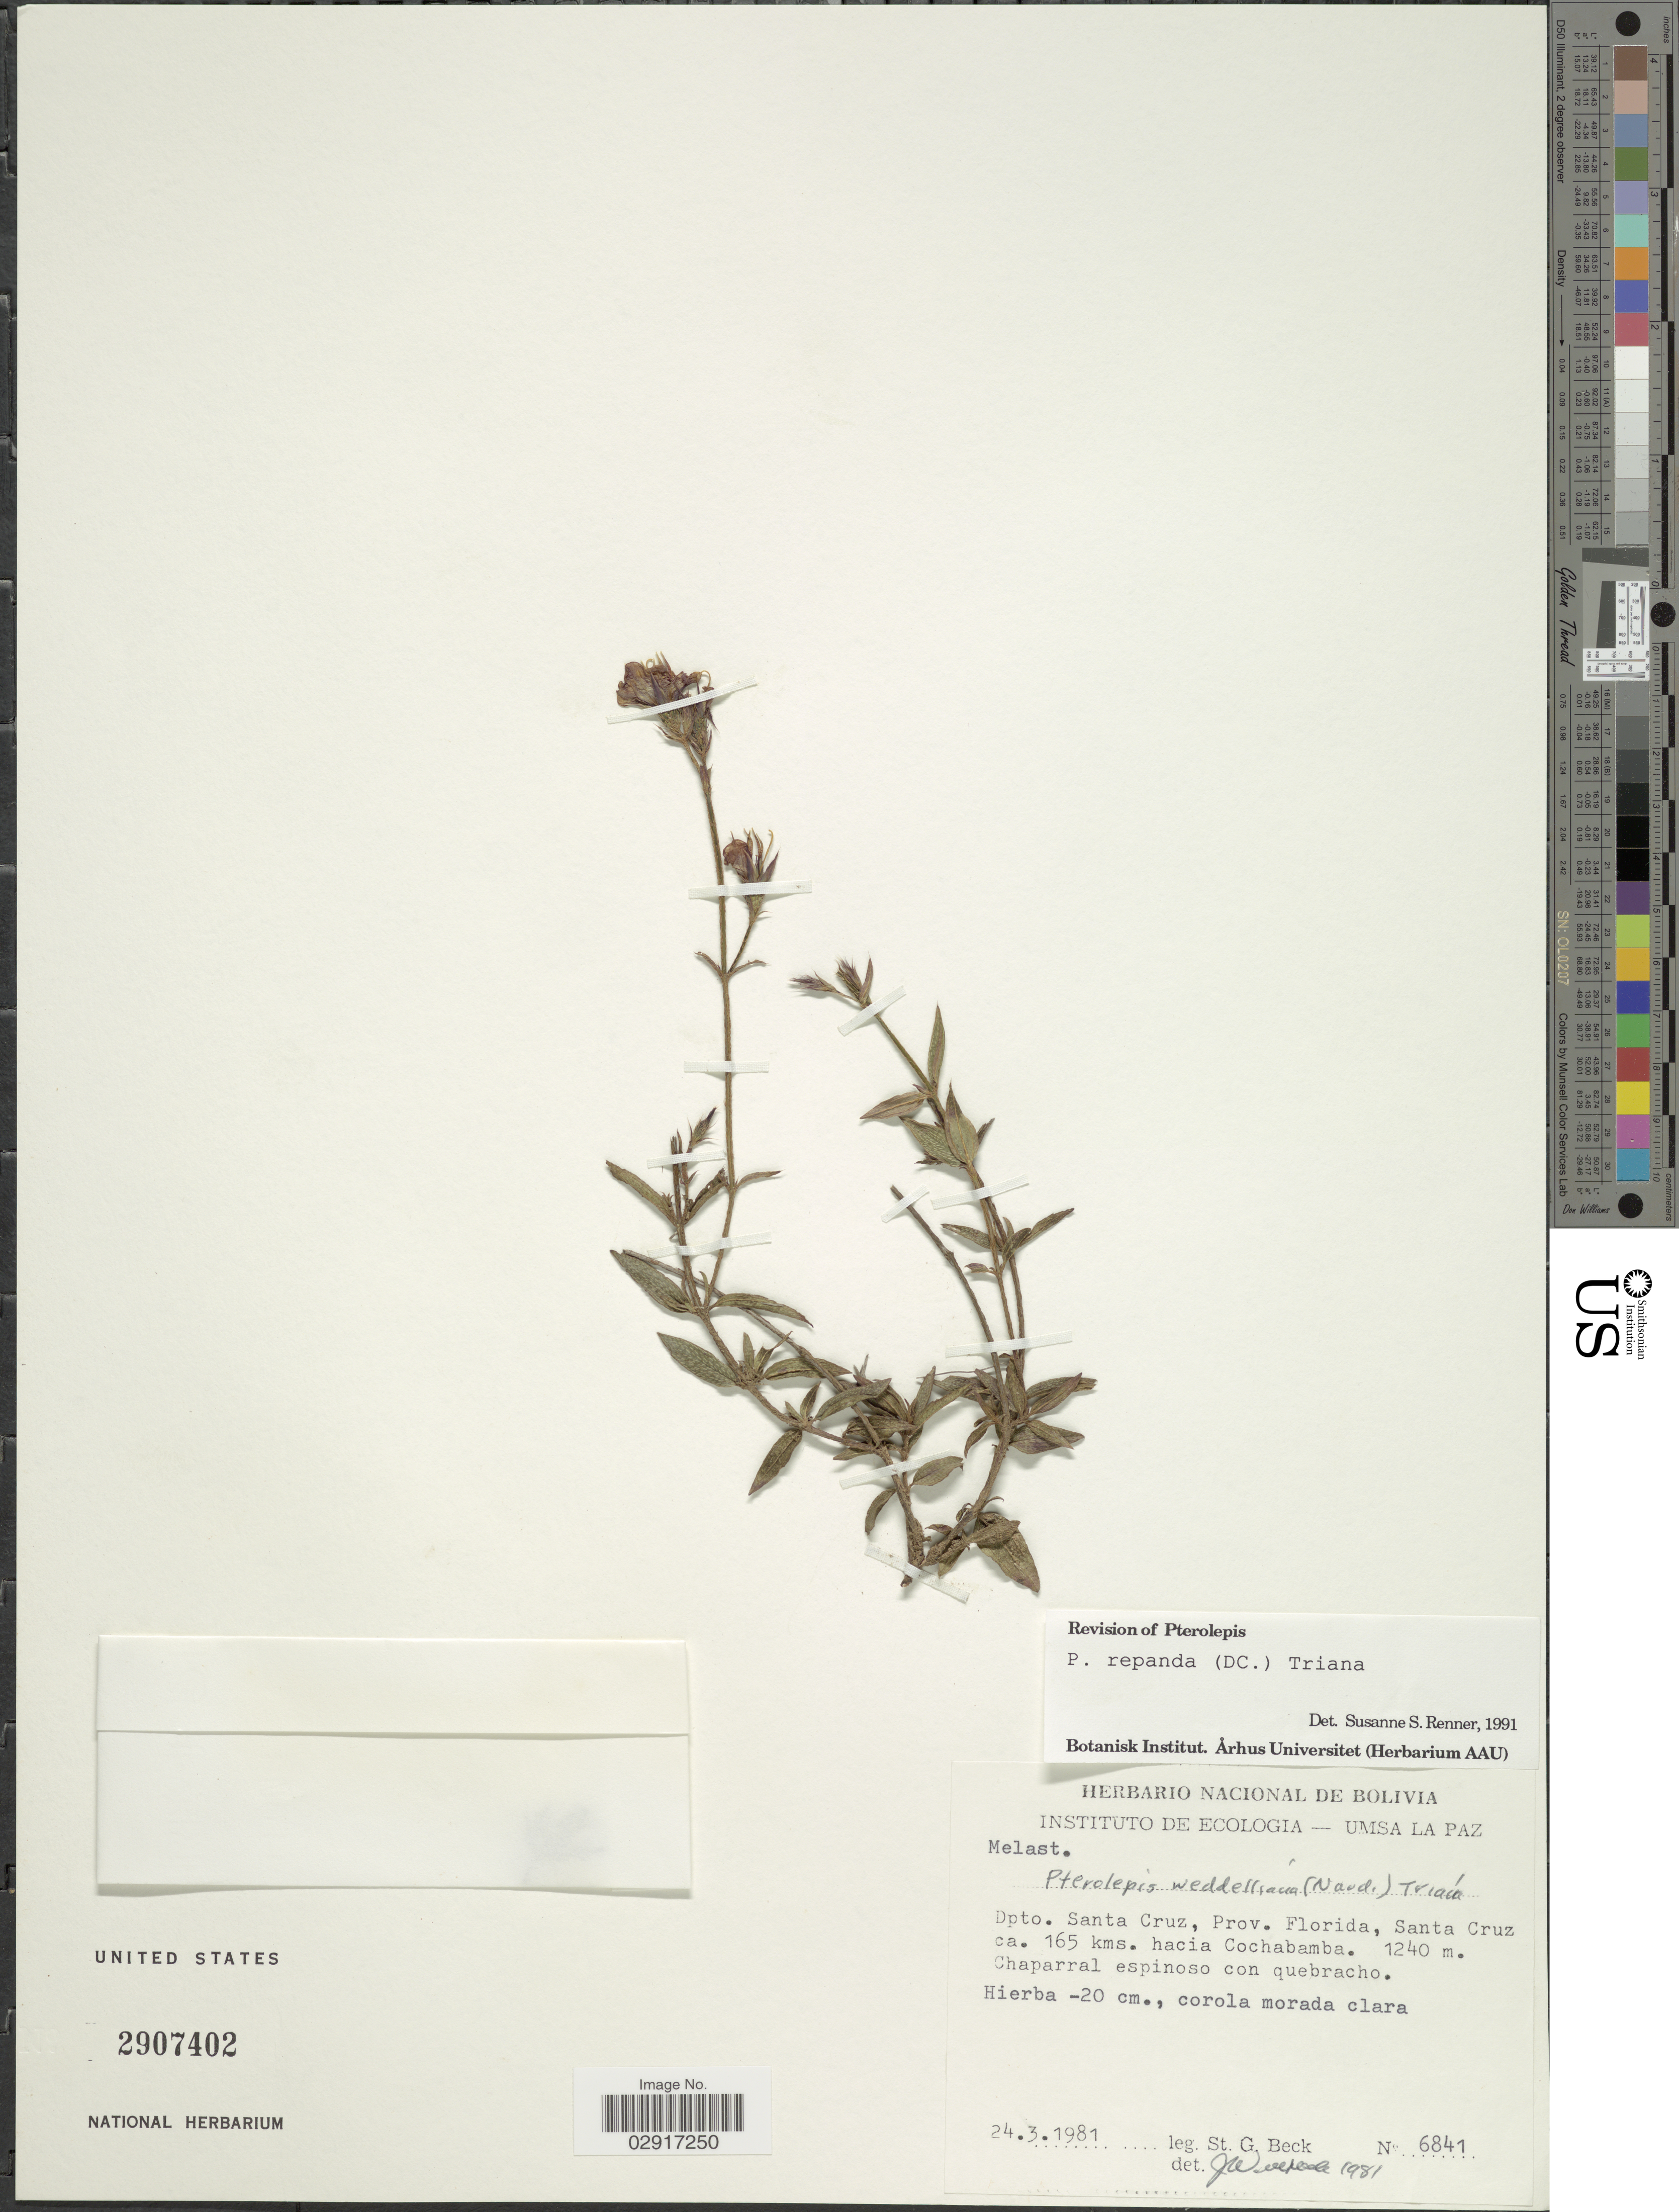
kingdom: Plantae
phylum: Tracheophyta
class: Magnoliopsida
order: Myrtales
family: Melastomataceae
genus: Pterolepis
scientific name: Pterolepis repanda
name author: (DC.) Triana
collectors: S. G. Beck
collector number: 6841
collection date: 1981-03-24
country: Bolivia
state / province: Santa Cruz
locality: Dpto. Santa Cruz, Prov. Florida, Santa Cruz ca. 165 kms. hacia Cochabamba.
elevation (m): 1240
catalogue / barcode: US 2907402